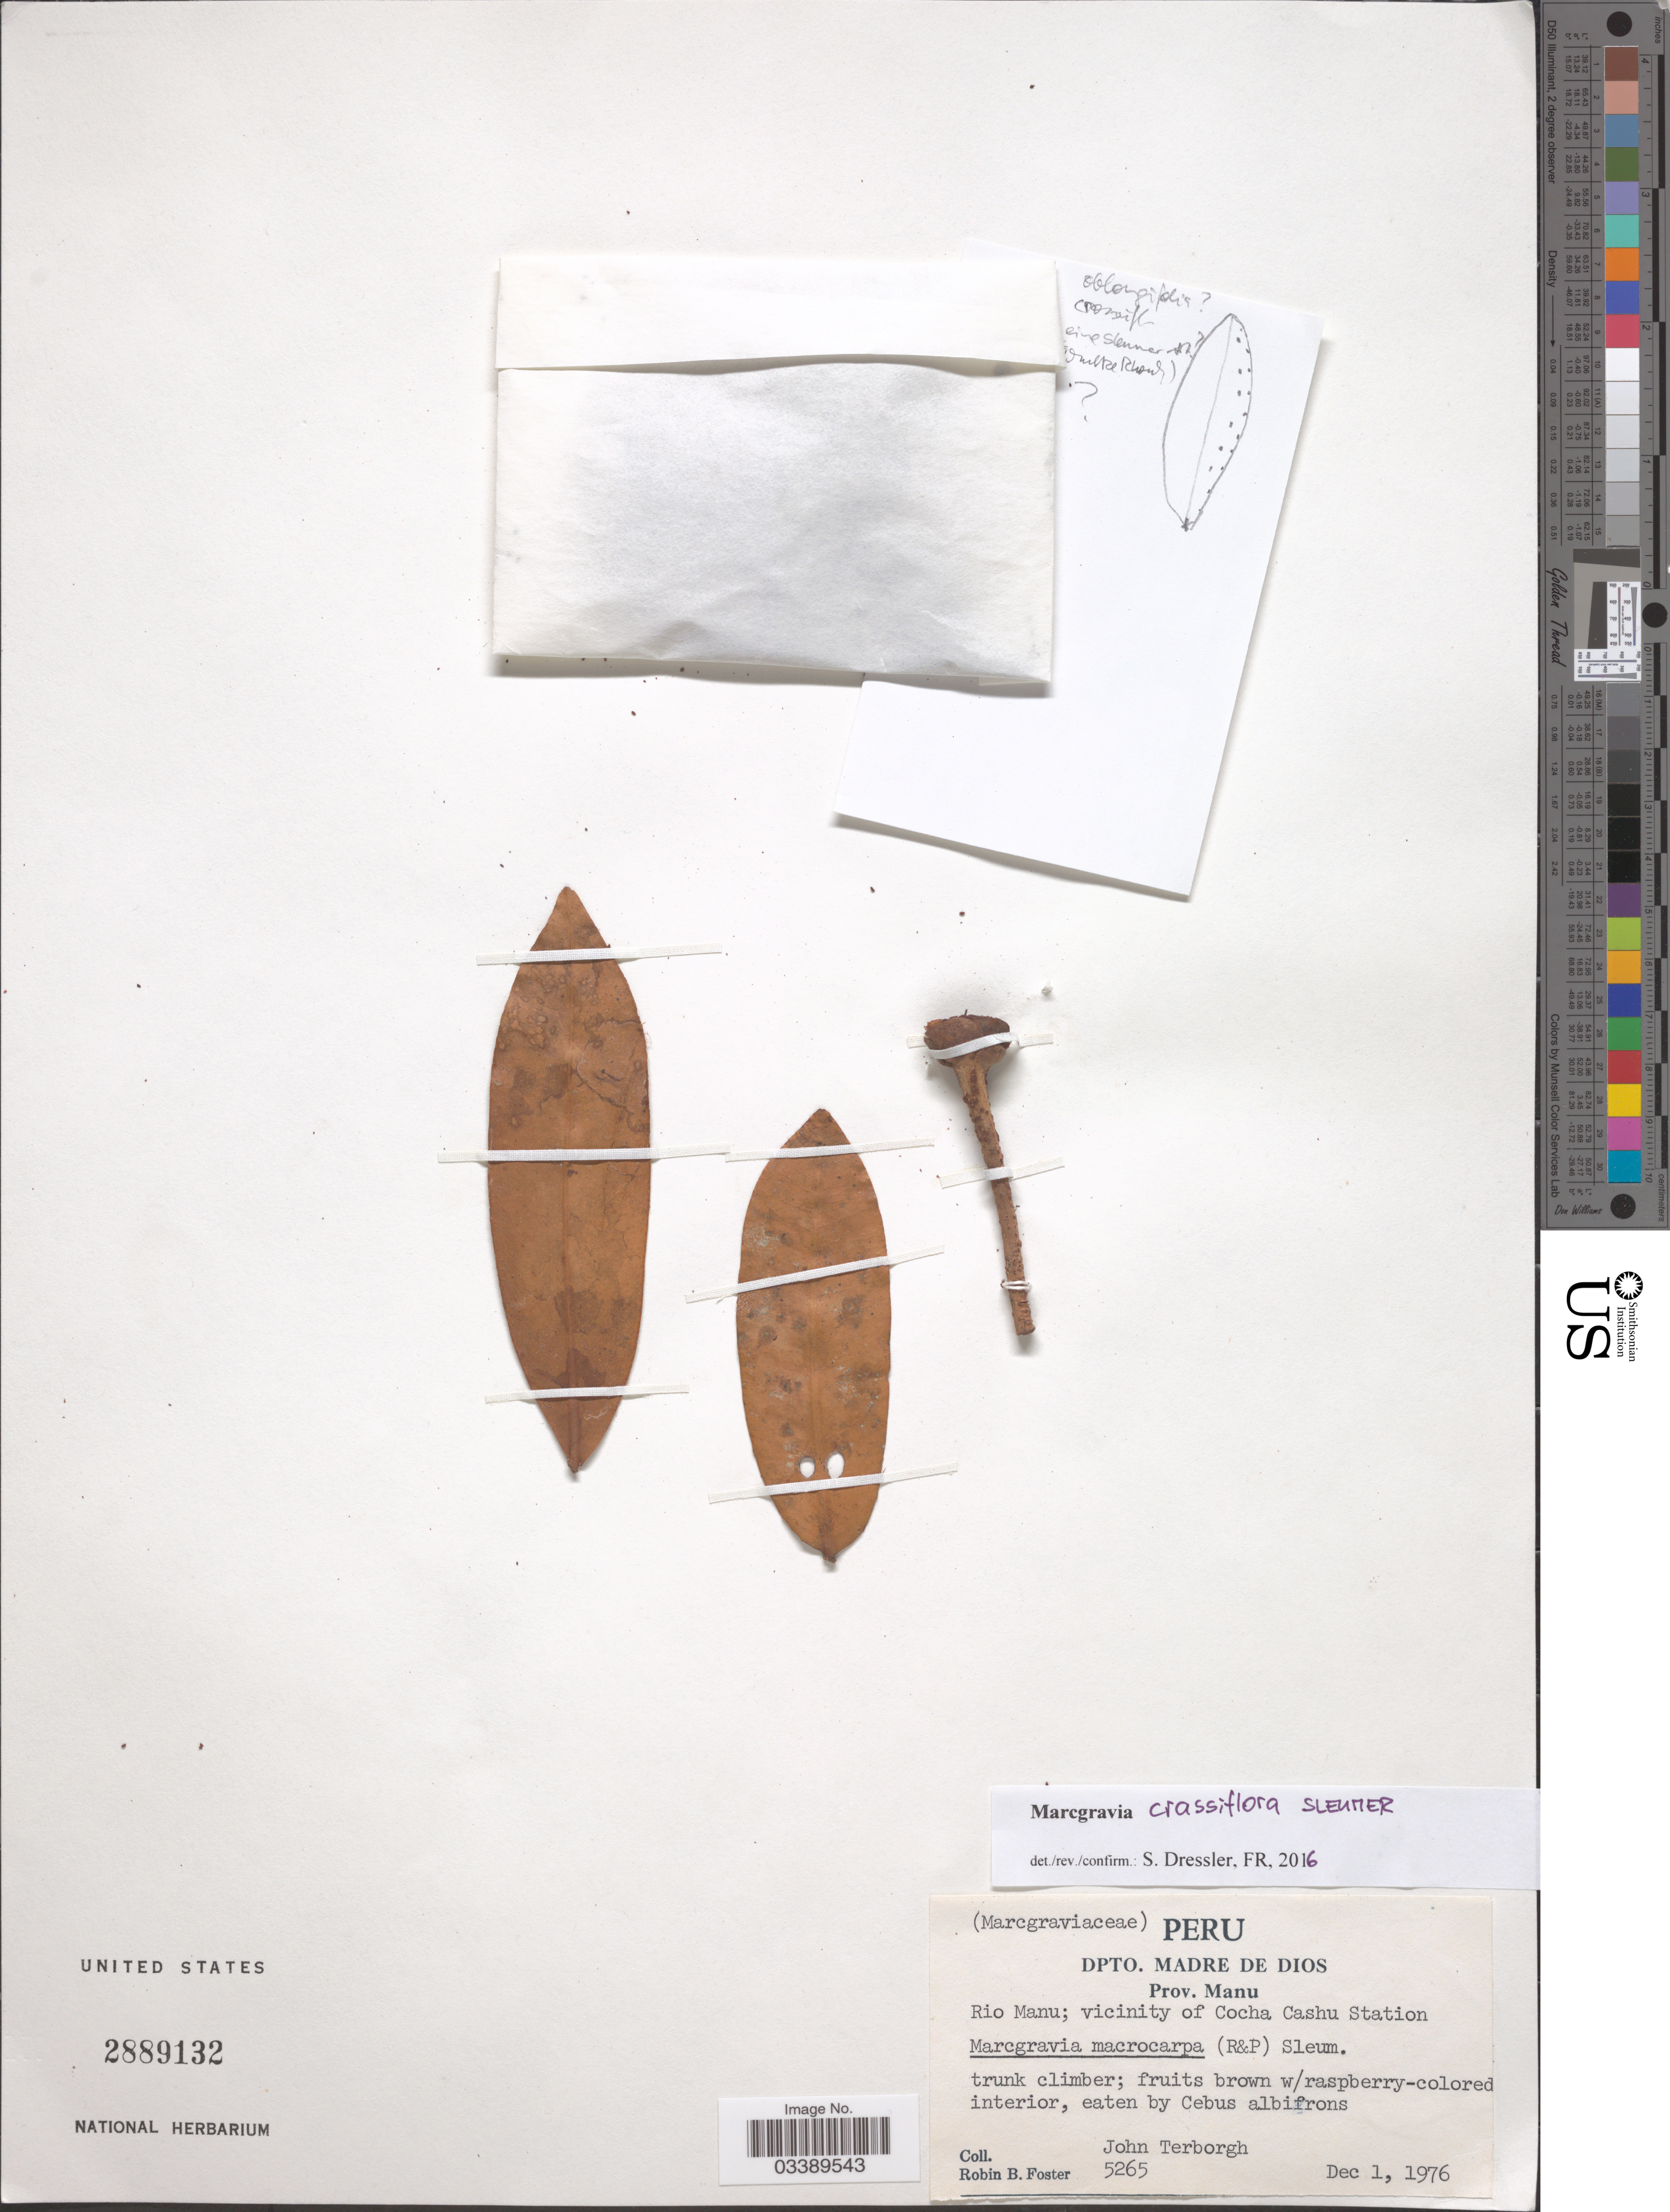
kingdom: Plantae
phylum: Tracheophyta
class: Magnoliopsida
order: Ericales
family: Marcgraviaceae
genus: Marcgravia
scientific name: Marcgravia crassiflora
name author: Sleumer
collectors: R. B. Foster & J. Terborgh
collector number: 5265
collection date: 1976-12-01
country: Peru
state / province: Madre de Dios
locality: Dpto. Madre de Dios, Prov. Manu. Rio Manu; vicinity of Cocha Cashu Station.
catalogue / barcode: US 2889132